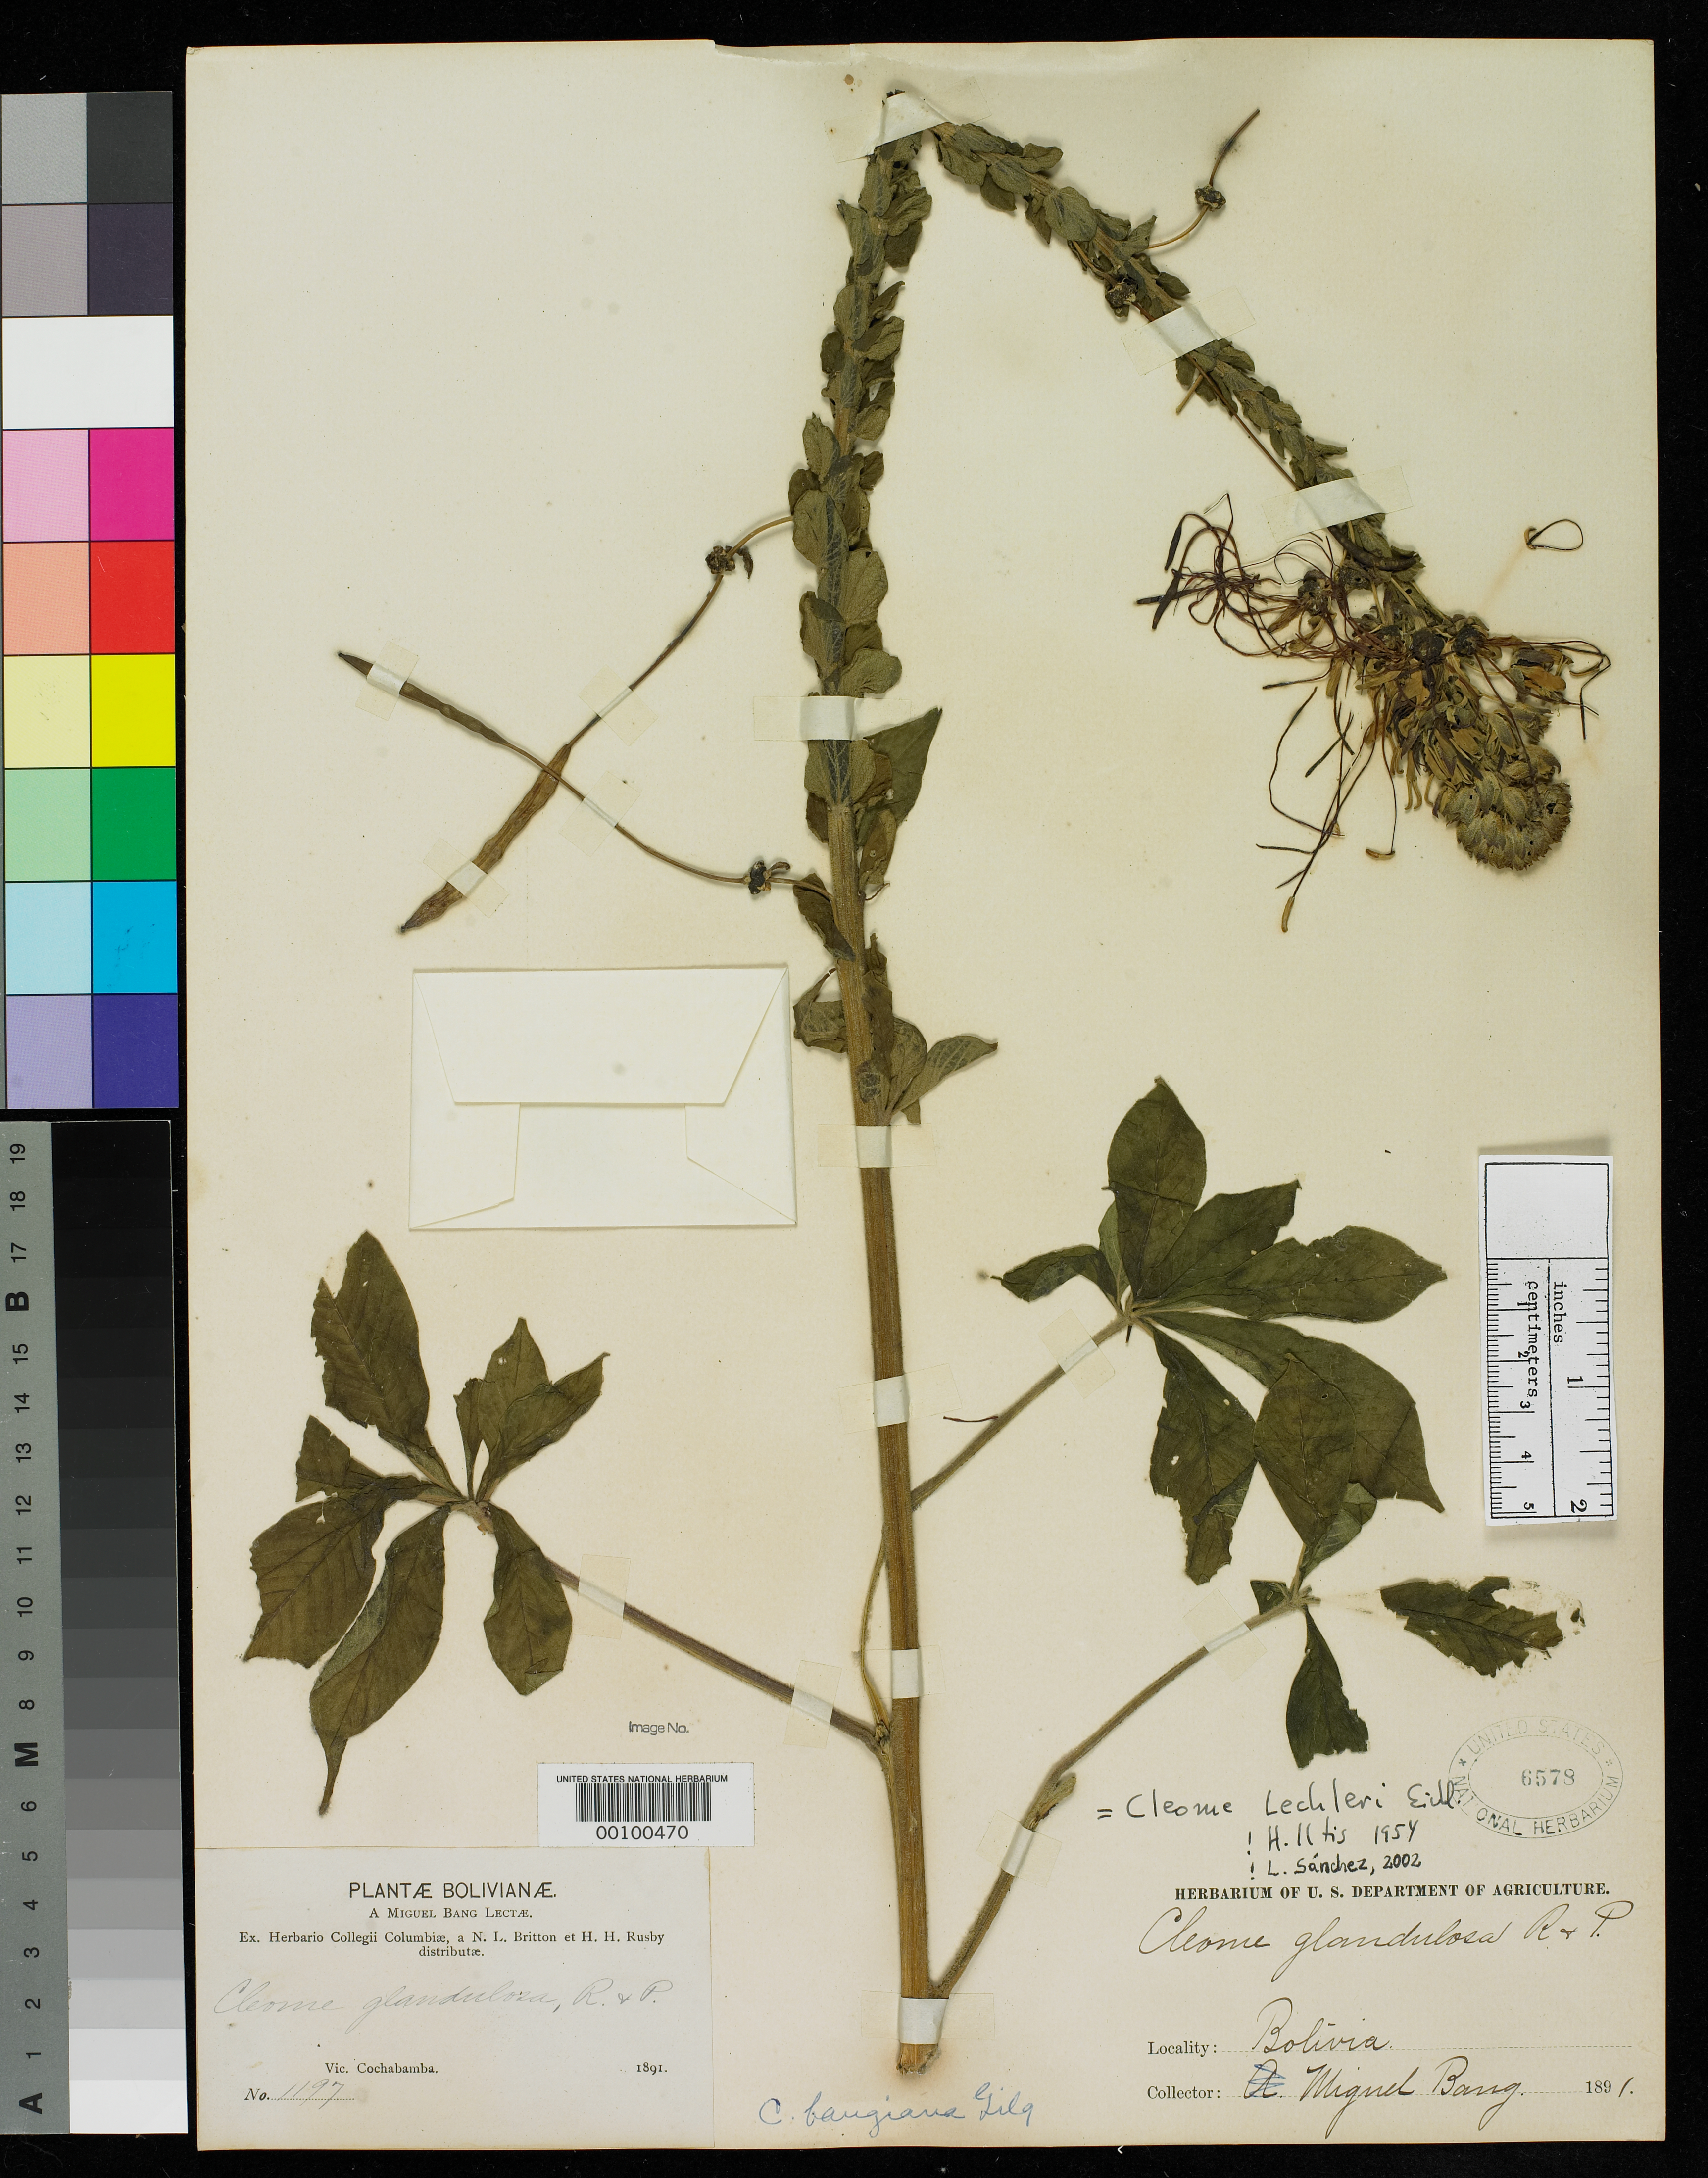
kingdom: Plantae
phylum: Tracheophyta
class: Magnoliopsida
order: Brassicales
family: Cleomaceae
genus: Cleome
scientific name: Cleome bangiana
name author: Gilg ex Heilborn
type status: Isotype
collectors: M. Bang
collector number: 1197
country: Bolivia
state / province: Cochabamba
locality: Vici. Cochabamba.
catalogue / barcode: US 6578